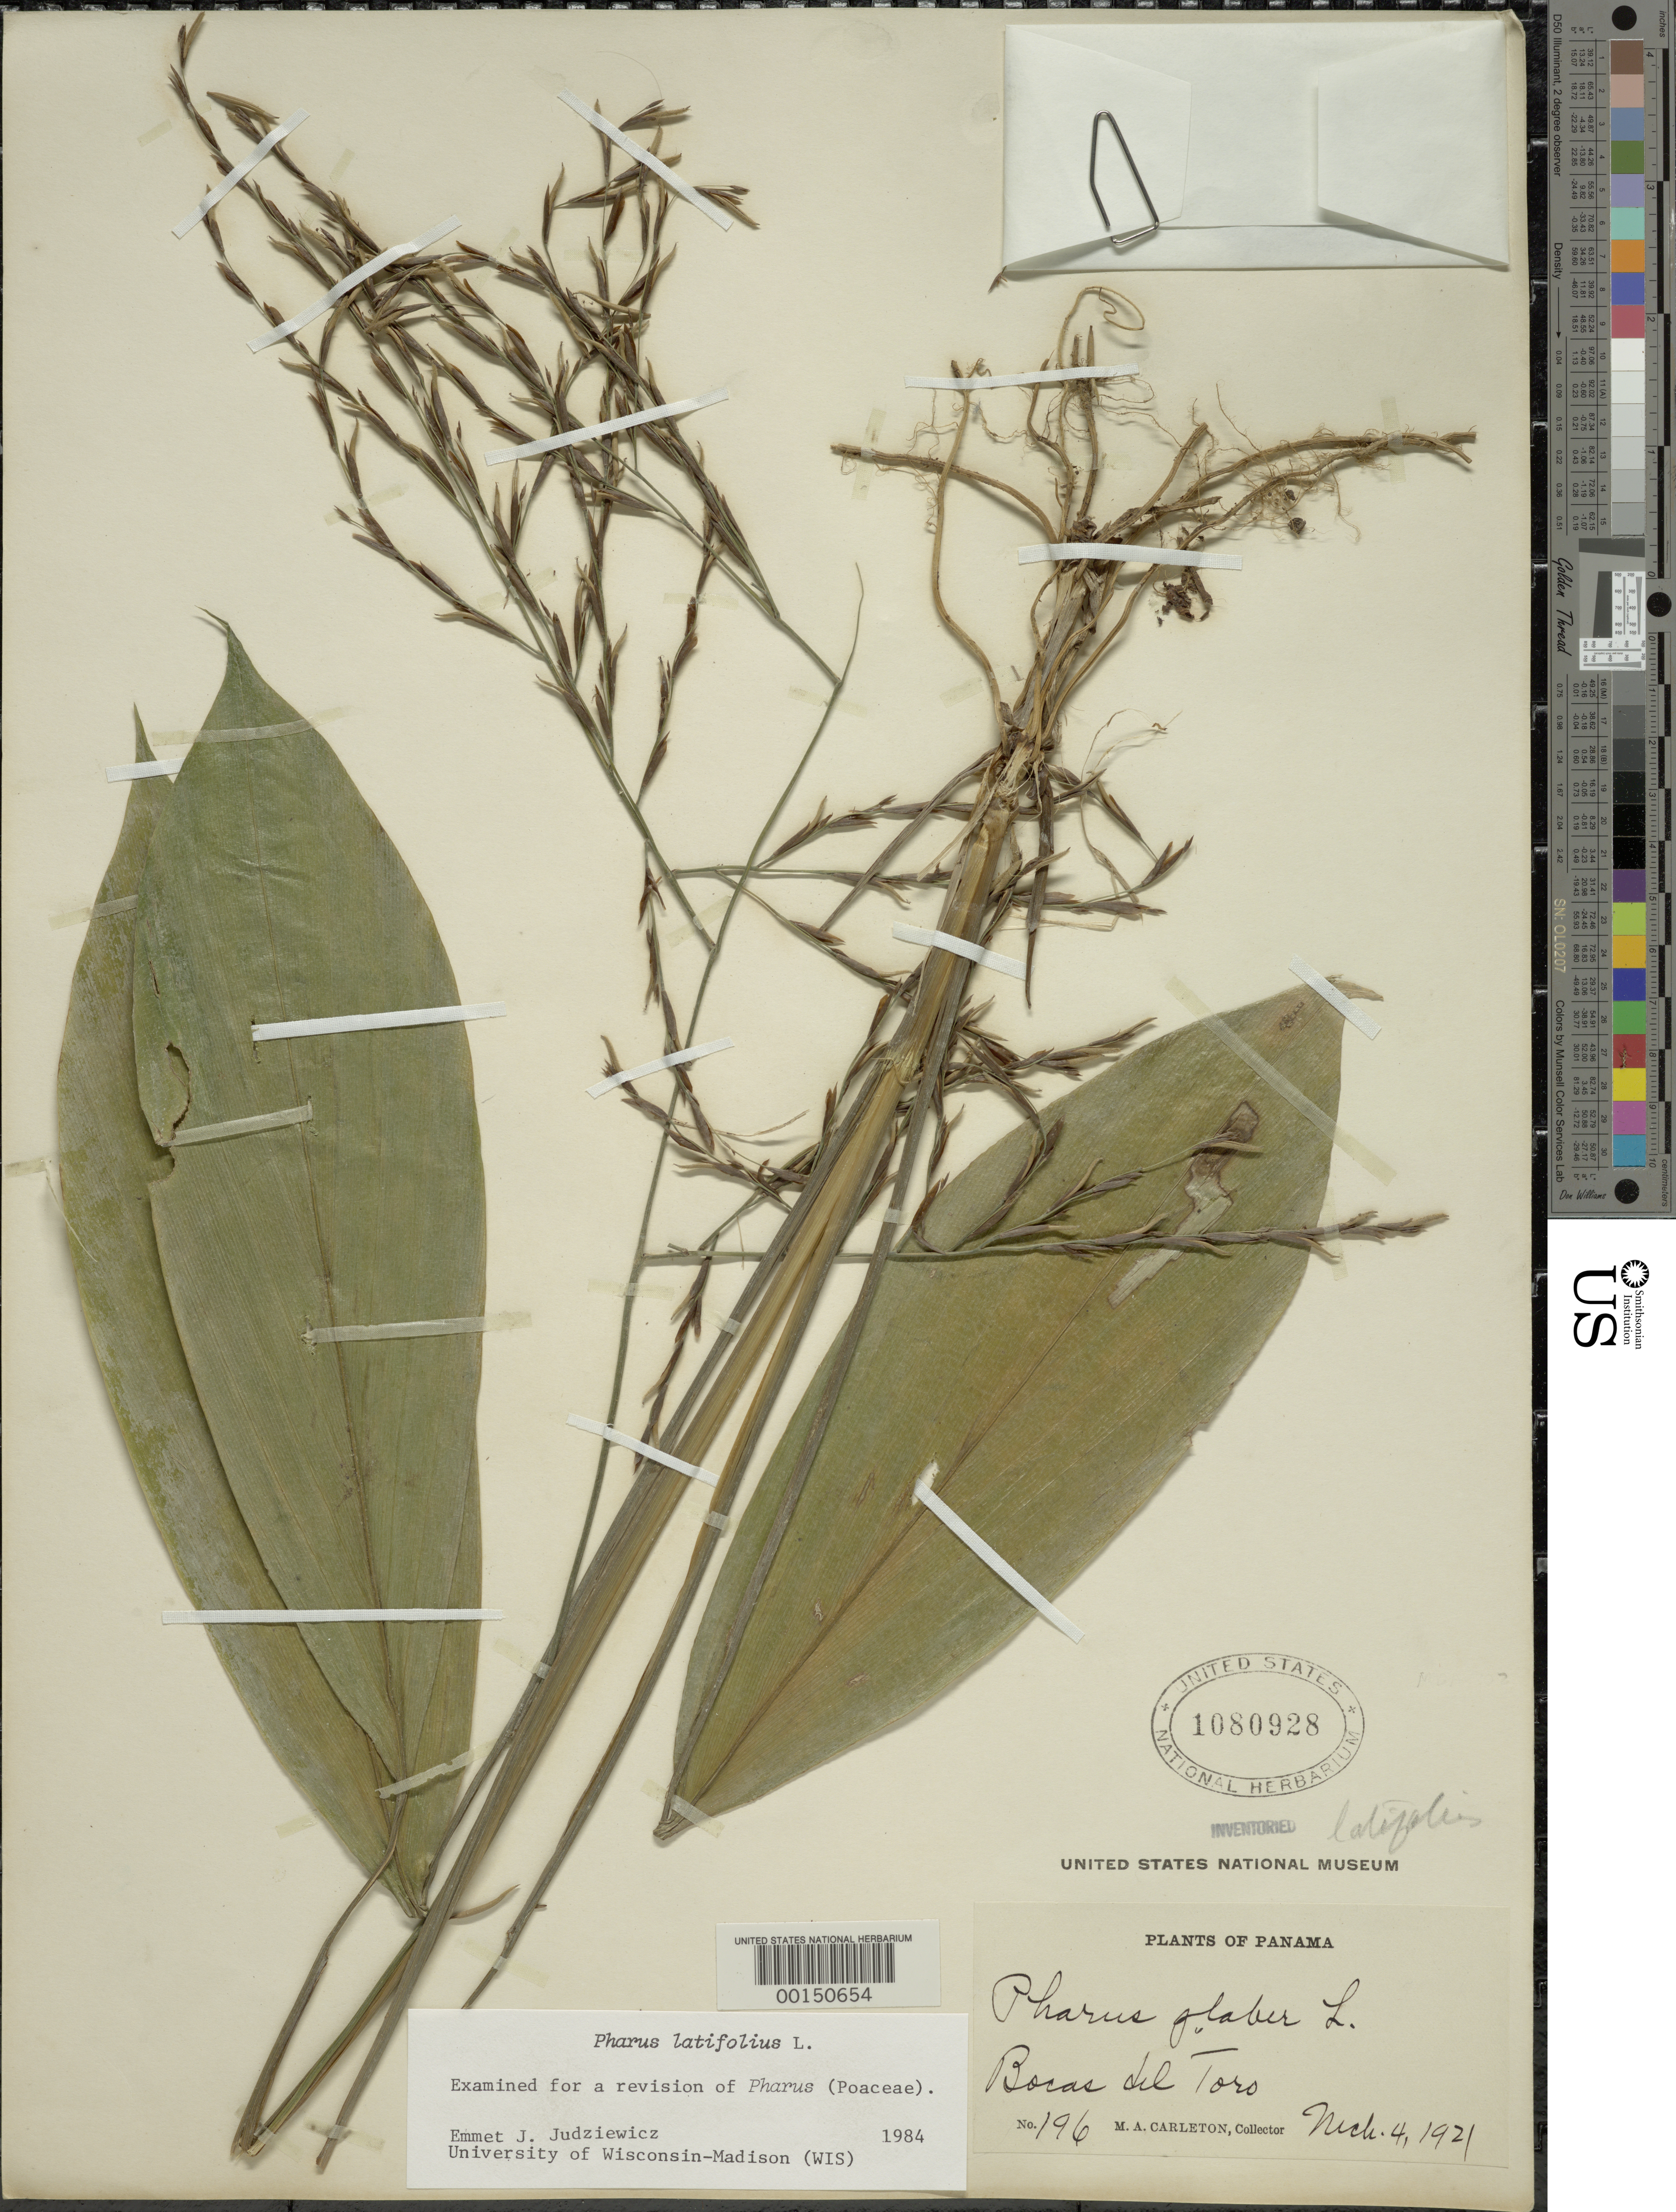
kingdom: Plantae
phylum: Tracheophyta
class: Liliopsida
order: Poales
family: Poaceae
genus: Pharus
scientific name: Pharus latifolius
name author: L.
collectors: M. A. Carleton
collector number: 196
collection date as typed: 04 Mar 1921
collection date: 1921-03-04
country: Panama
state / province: Bocas del Toro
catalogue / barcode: US 1080928